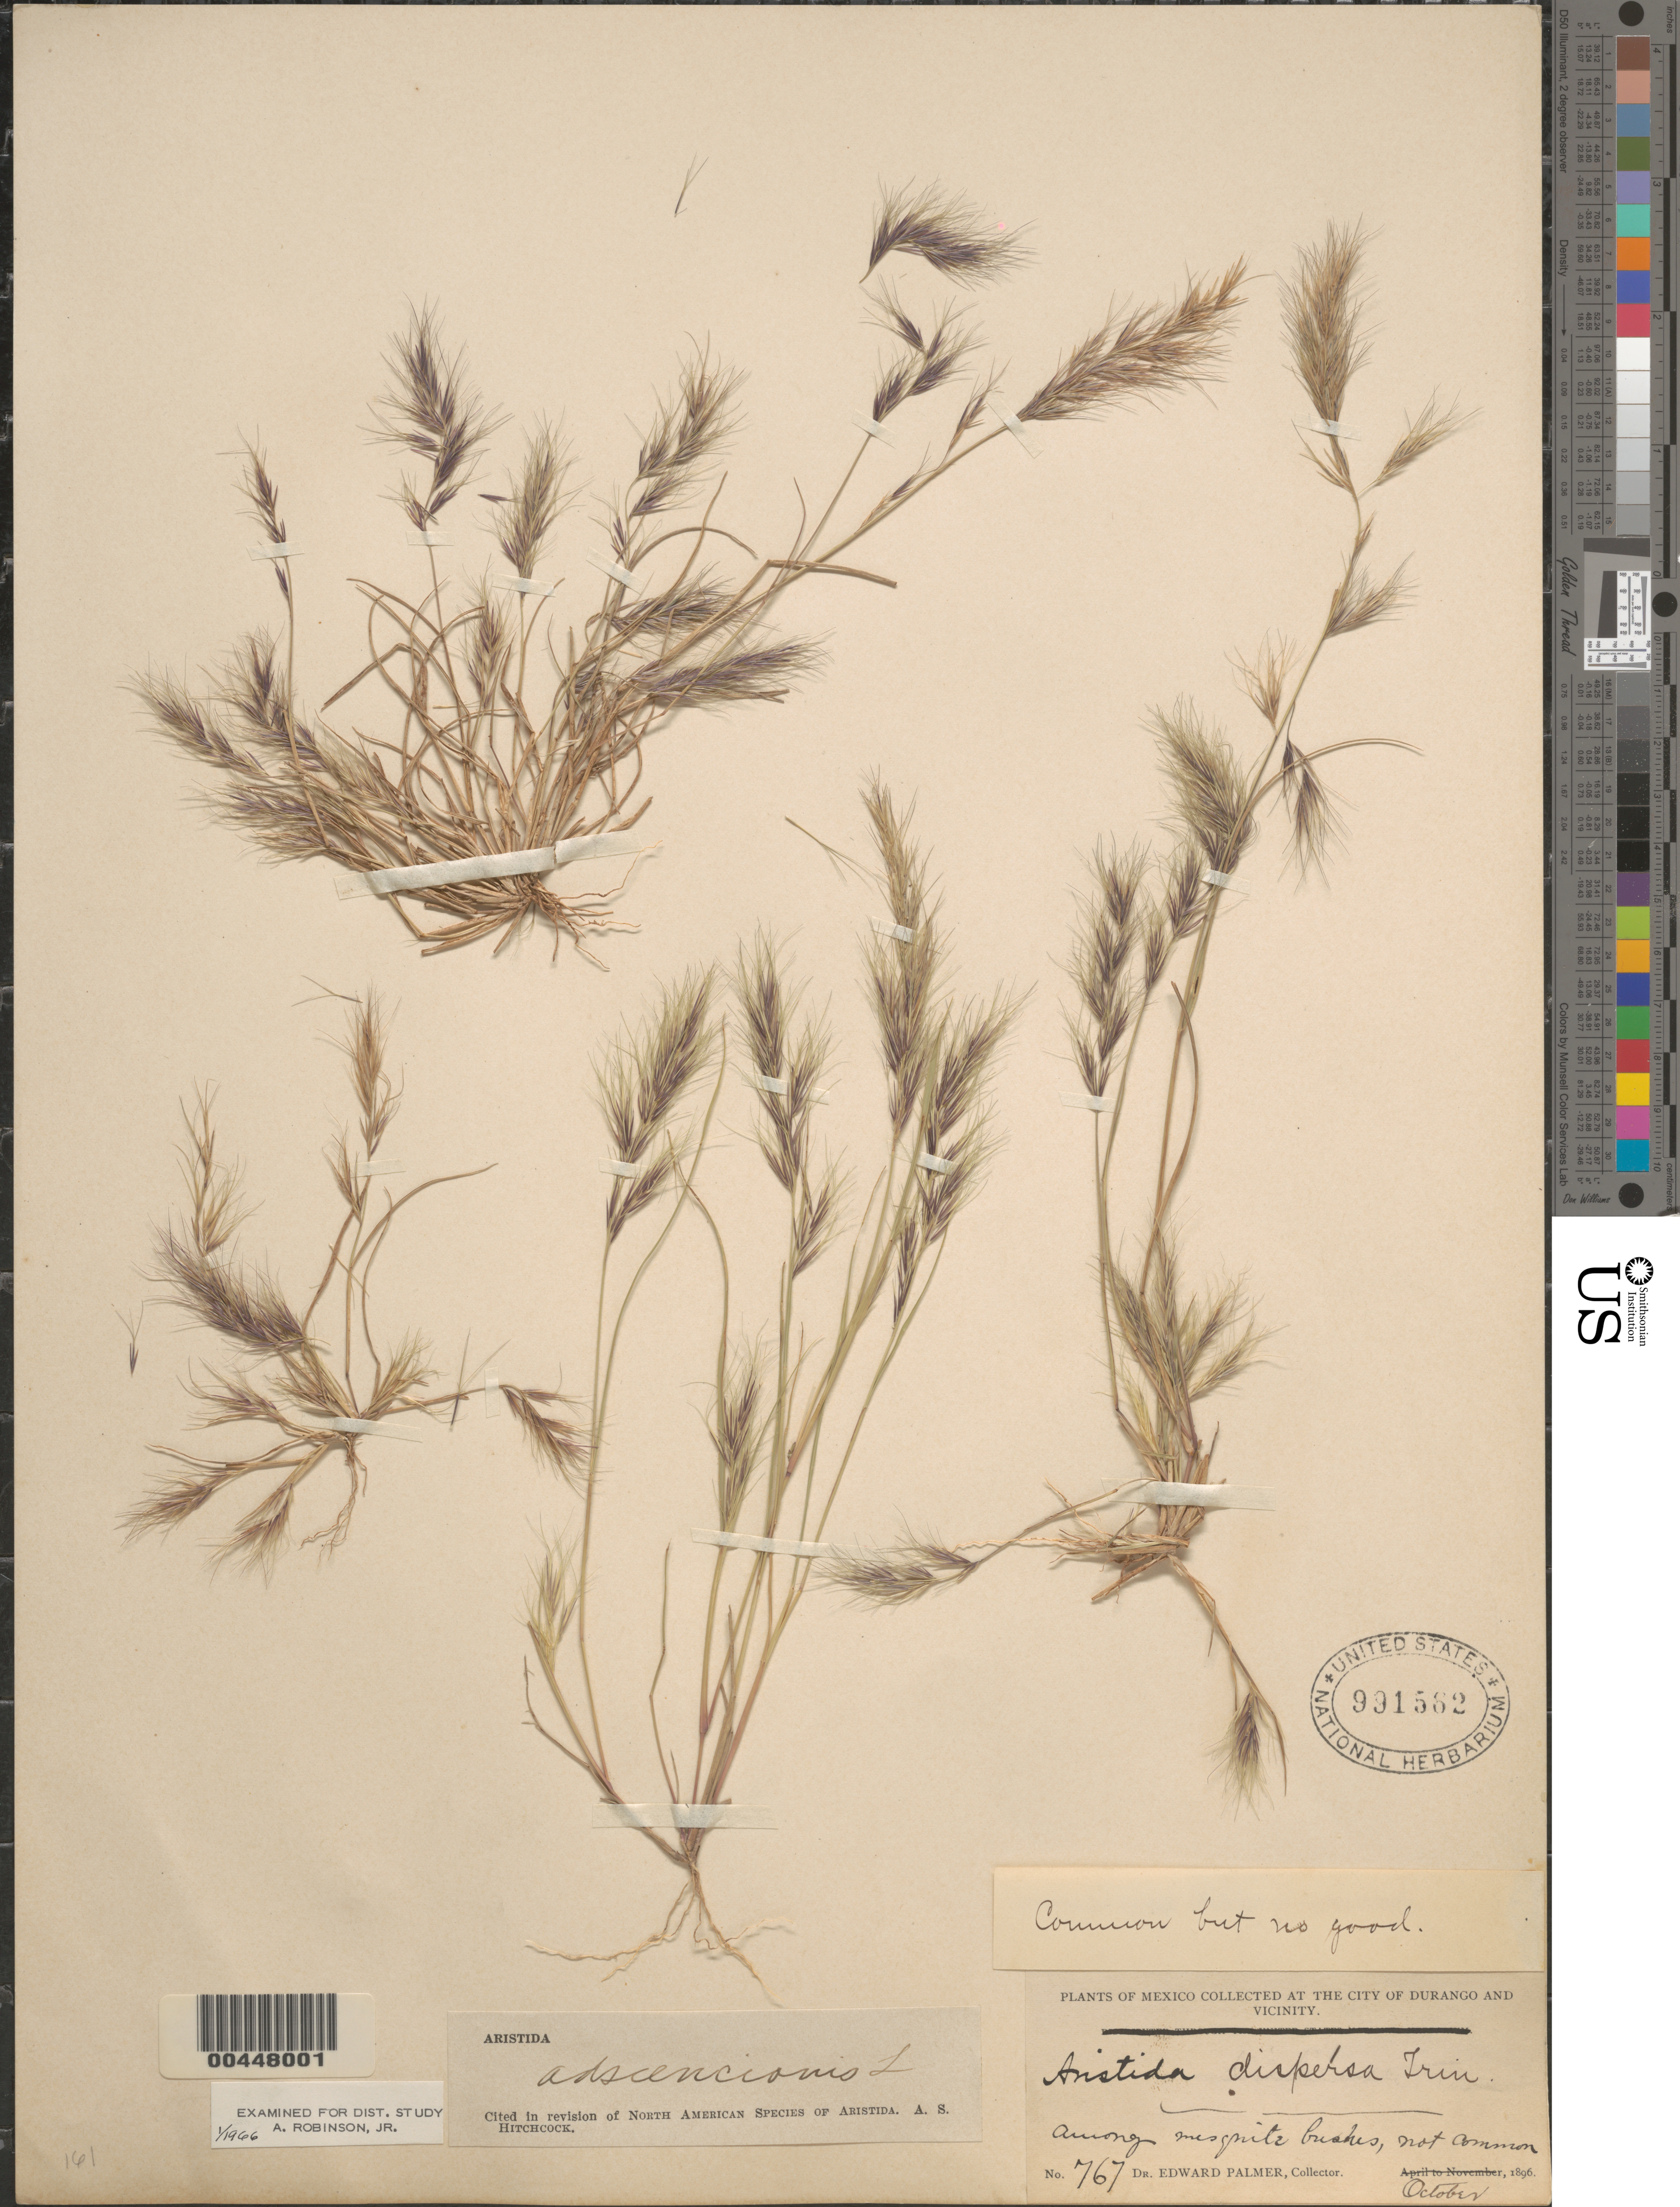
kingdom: Plantae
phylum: Tracheophyta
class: Liliopsida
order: Poales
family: Poaceae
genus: Aristida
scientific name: Aristida adscensionis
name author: L.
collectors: E. Palmer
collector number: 767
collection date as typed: Oct 1896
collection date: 1896-10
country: Mexico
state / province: Durango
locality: City of Durango and vicinity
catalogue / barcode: US 991562